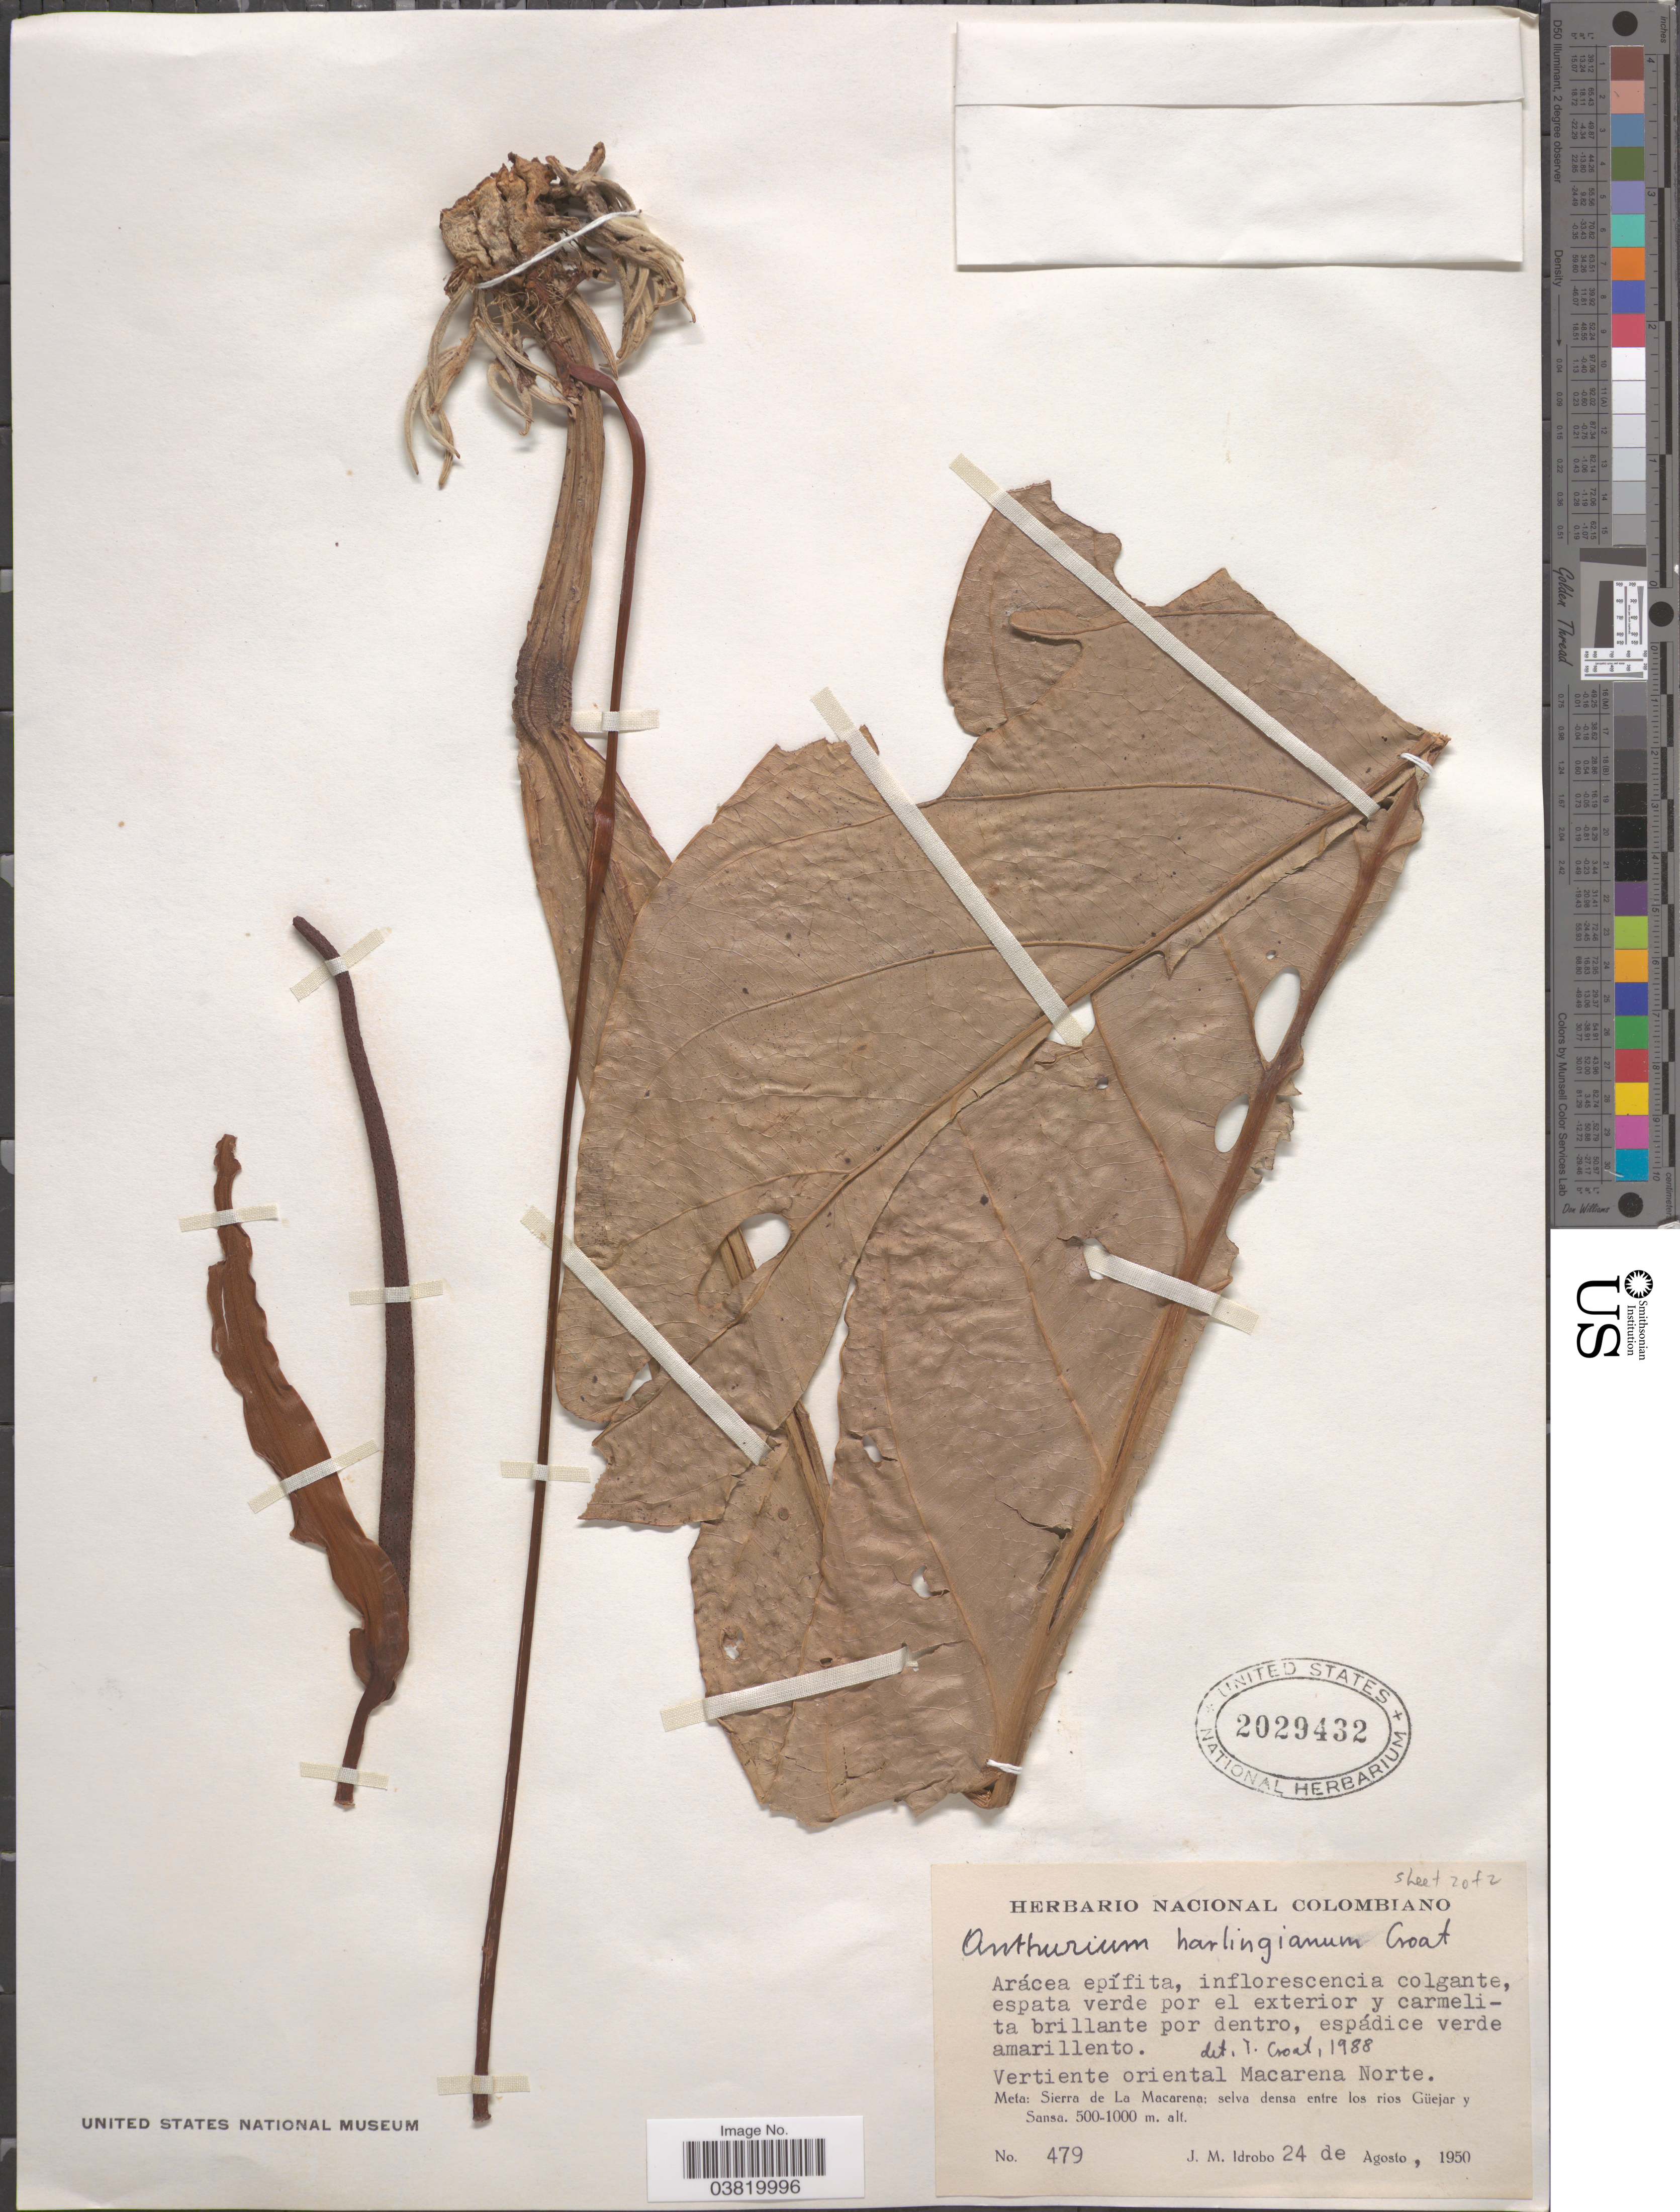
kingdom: Plantae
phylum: Tracheophyta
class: Liliopsida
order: Alismatales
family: Araceae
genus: Anthurium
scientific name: Anthurium harlingianum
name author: Croat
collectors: J. M. Idrobo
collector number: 479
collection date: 1950-08-24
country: Colombia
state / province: Meta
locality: Vertiente oriental Macarena Norte. Sierra de La Macarena: selva densa entre los rios Güejar y Sansa.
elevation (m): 500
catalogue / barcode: US 2029432